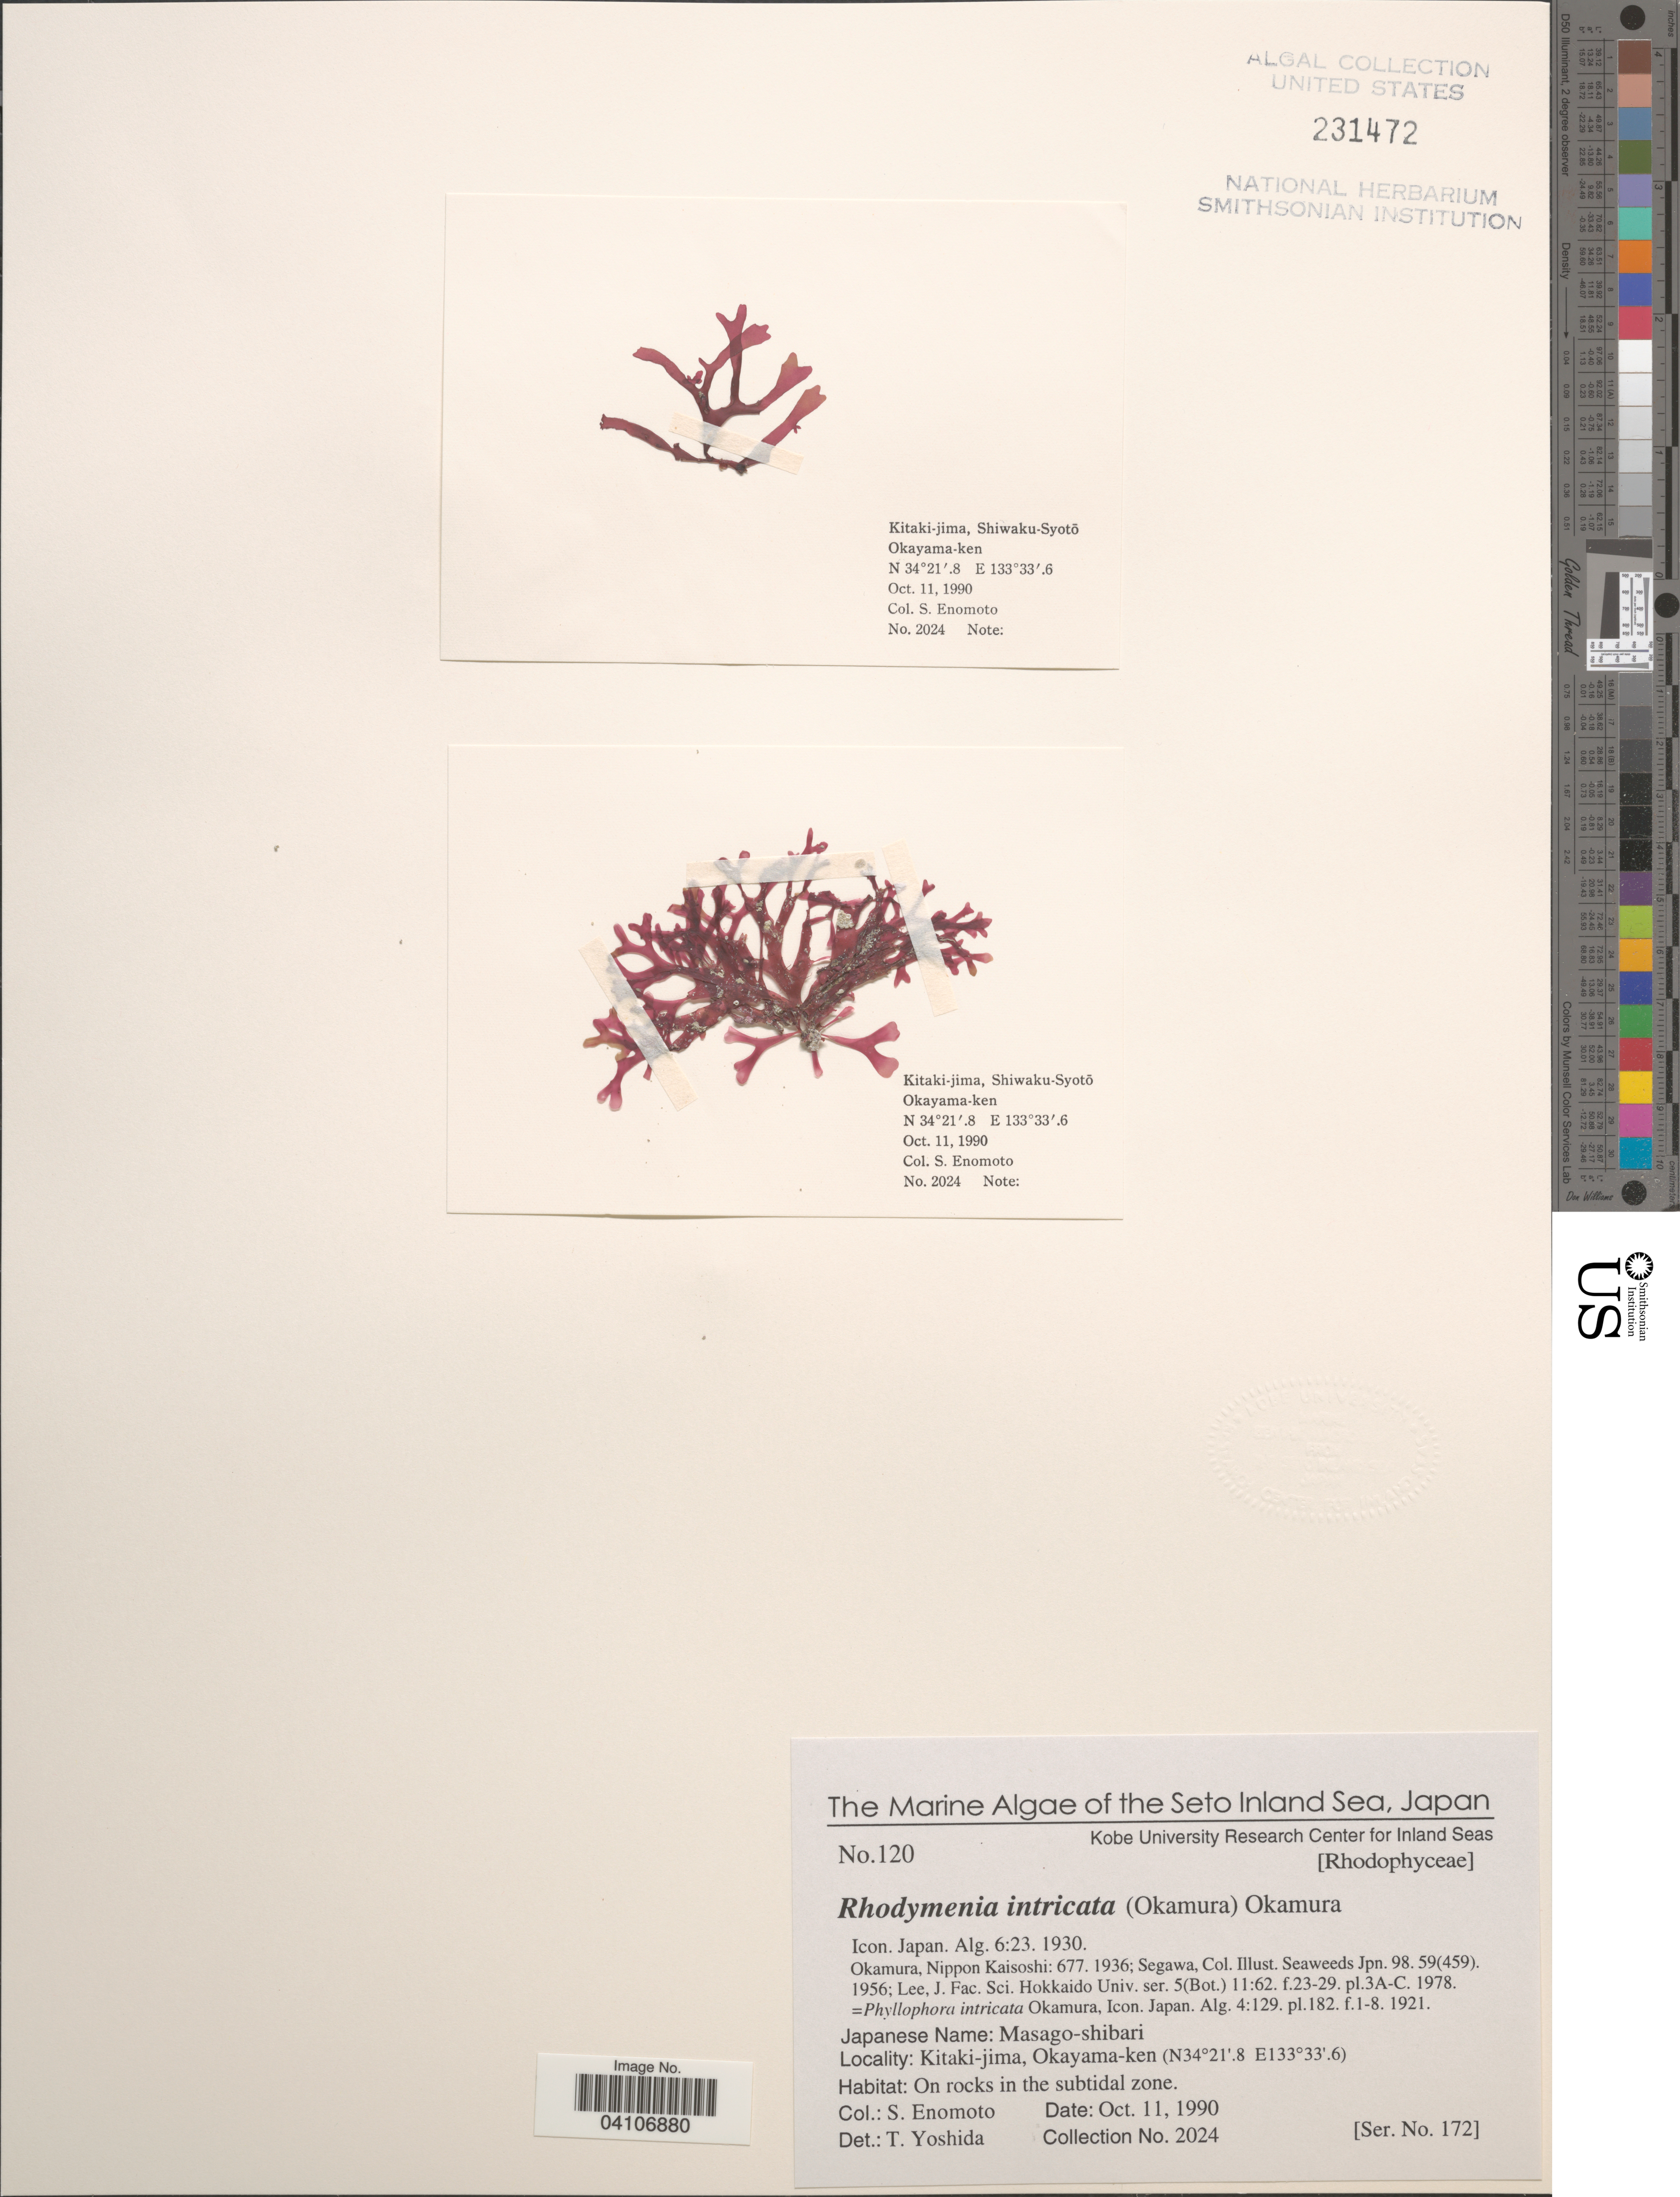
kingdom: Plantae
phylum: Rhodophyta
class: Florideophyceae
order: Rhodymeniales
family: Rhodymeniaceae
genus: Rhodymenia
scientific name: Rhodymenia intricata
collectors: S. Enomoto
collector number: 2024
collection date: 1990-10-11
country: Japan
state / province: Okayama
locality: The Seto Inland Sea. Kitaki-jima, Okayama-ken. On rocks in the subtidal zone.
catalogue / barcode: US 231472